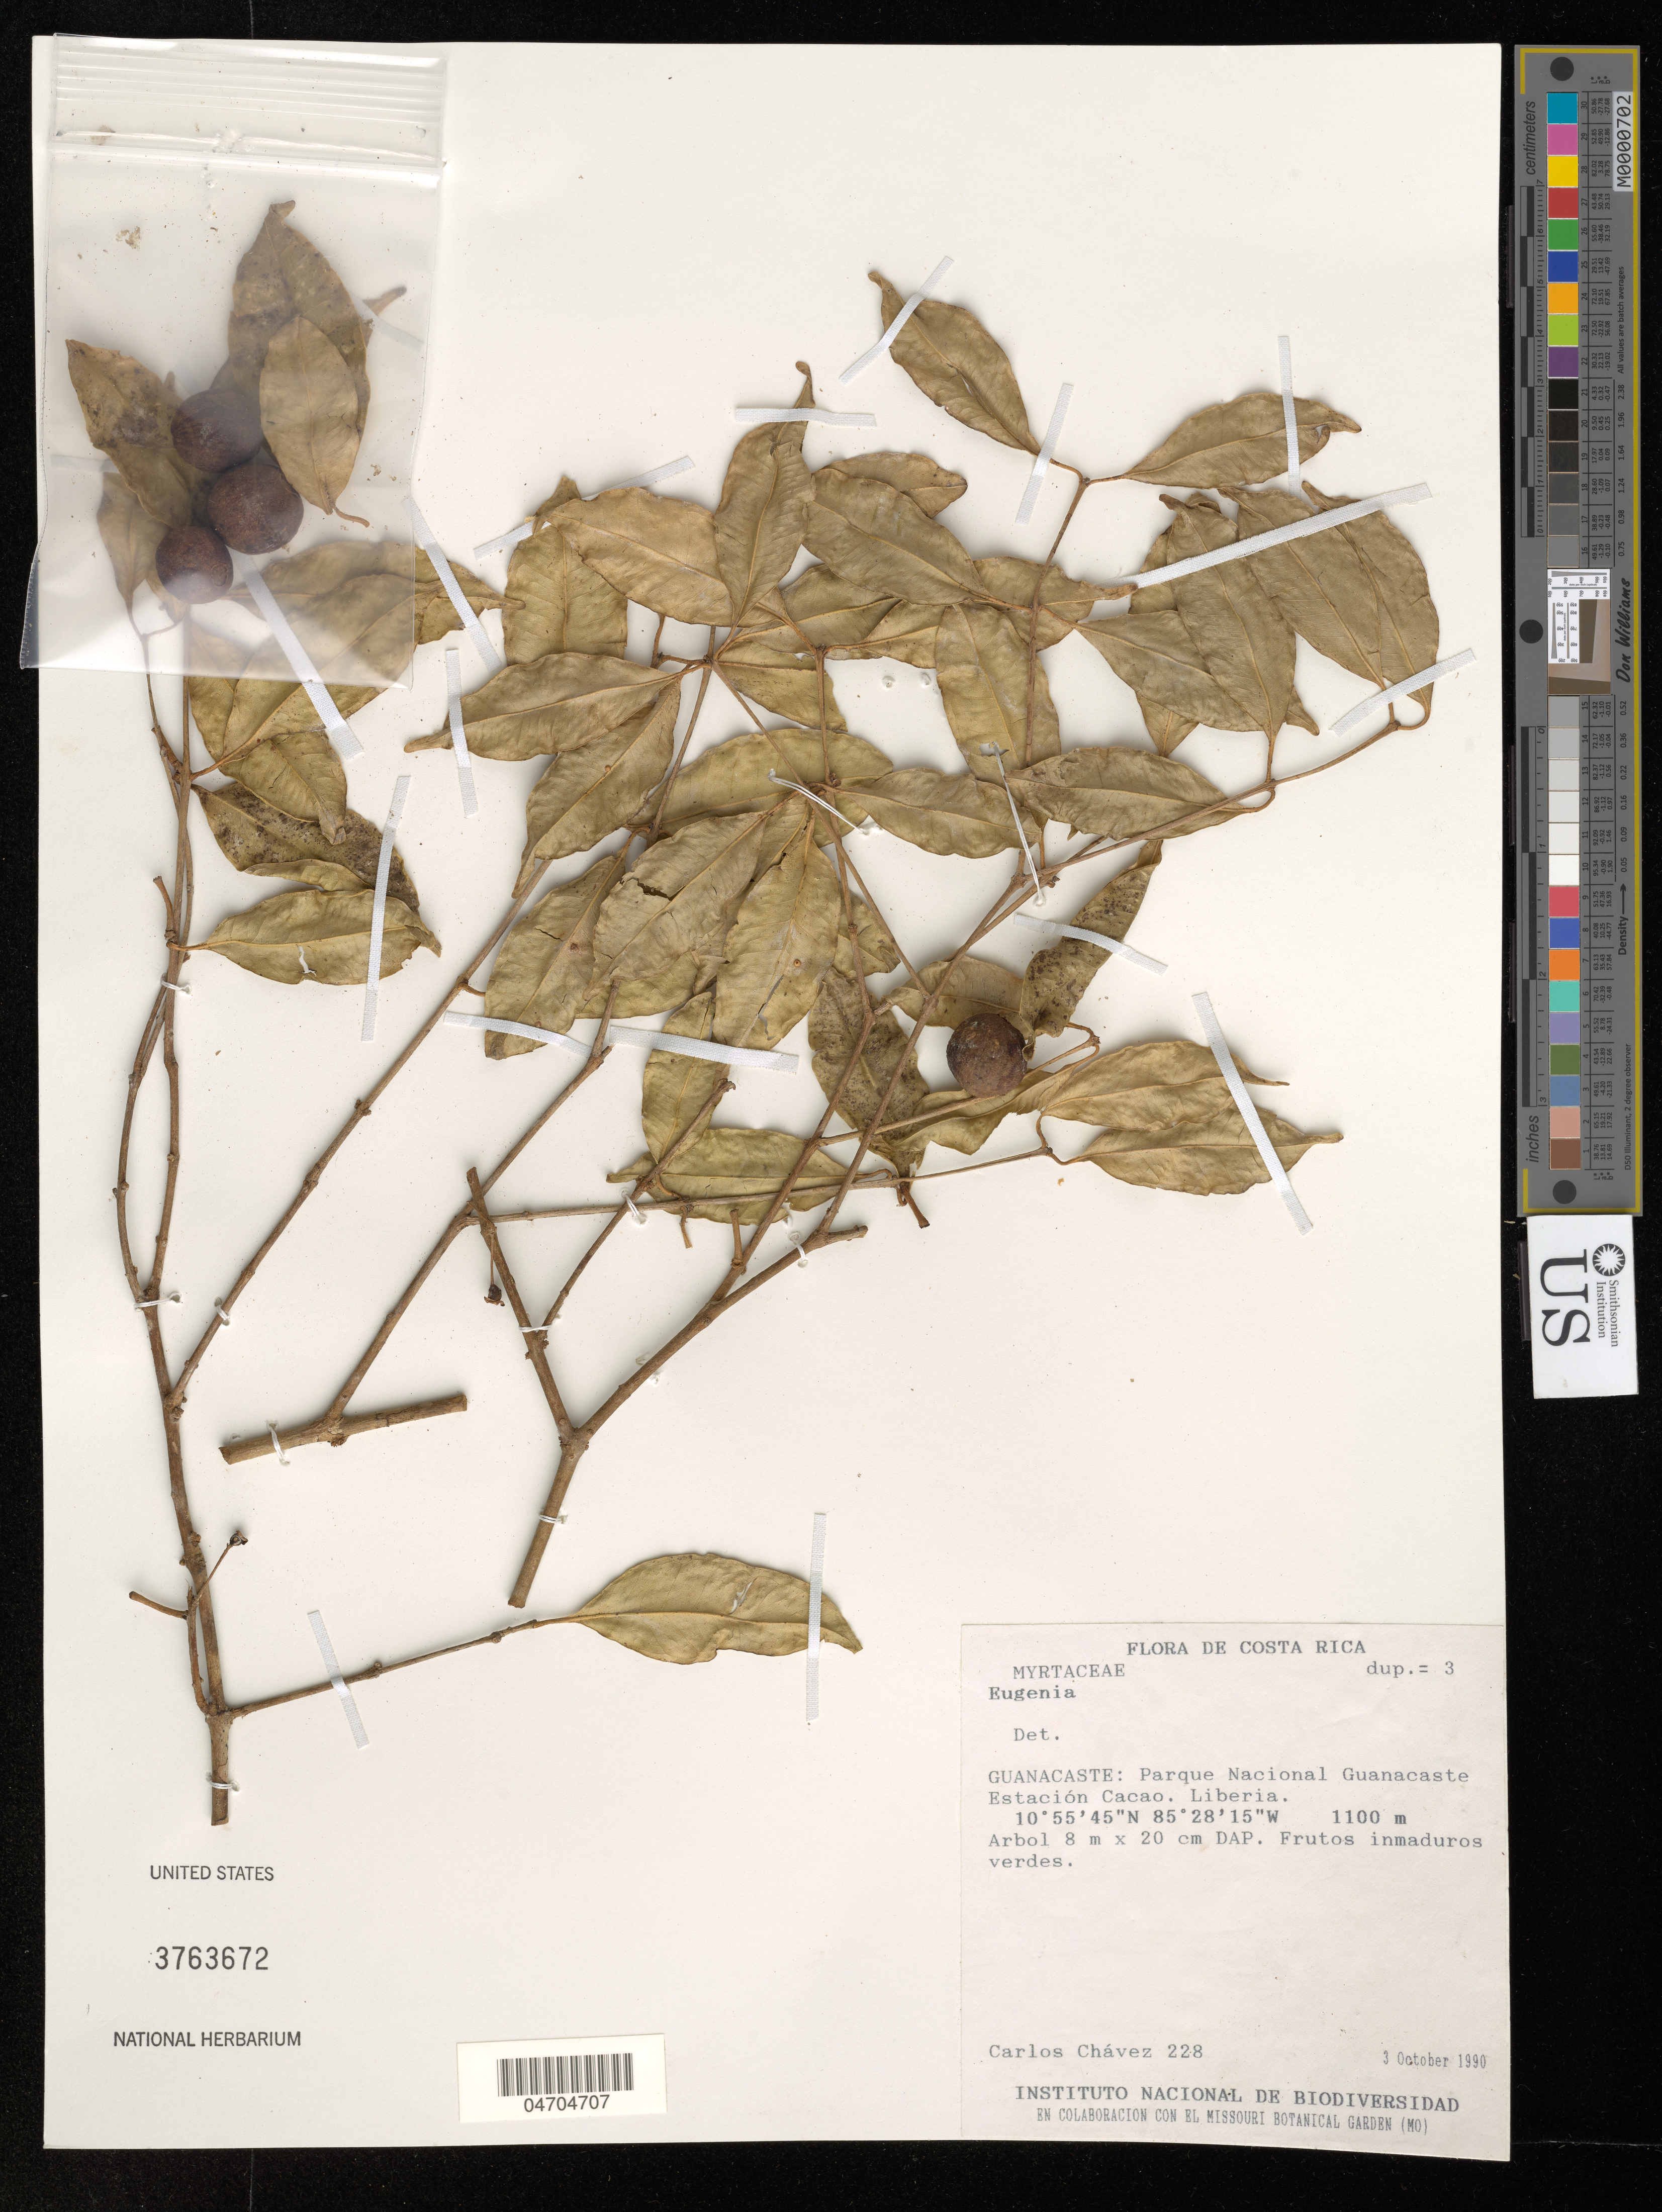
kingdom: Plantae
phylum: Tracheophyta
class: Magnoliopsida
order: Myrtales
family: Myrtaceae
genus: Eugenia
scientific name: Eugenia sp.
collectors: C. Chávez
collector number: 228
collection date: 1990-10-03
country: Costa Rica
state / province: Guanacaste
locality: Parque Nacional Guanacaste Estación Cacao. Liberia.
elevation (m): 1100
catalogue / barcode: US 3763672